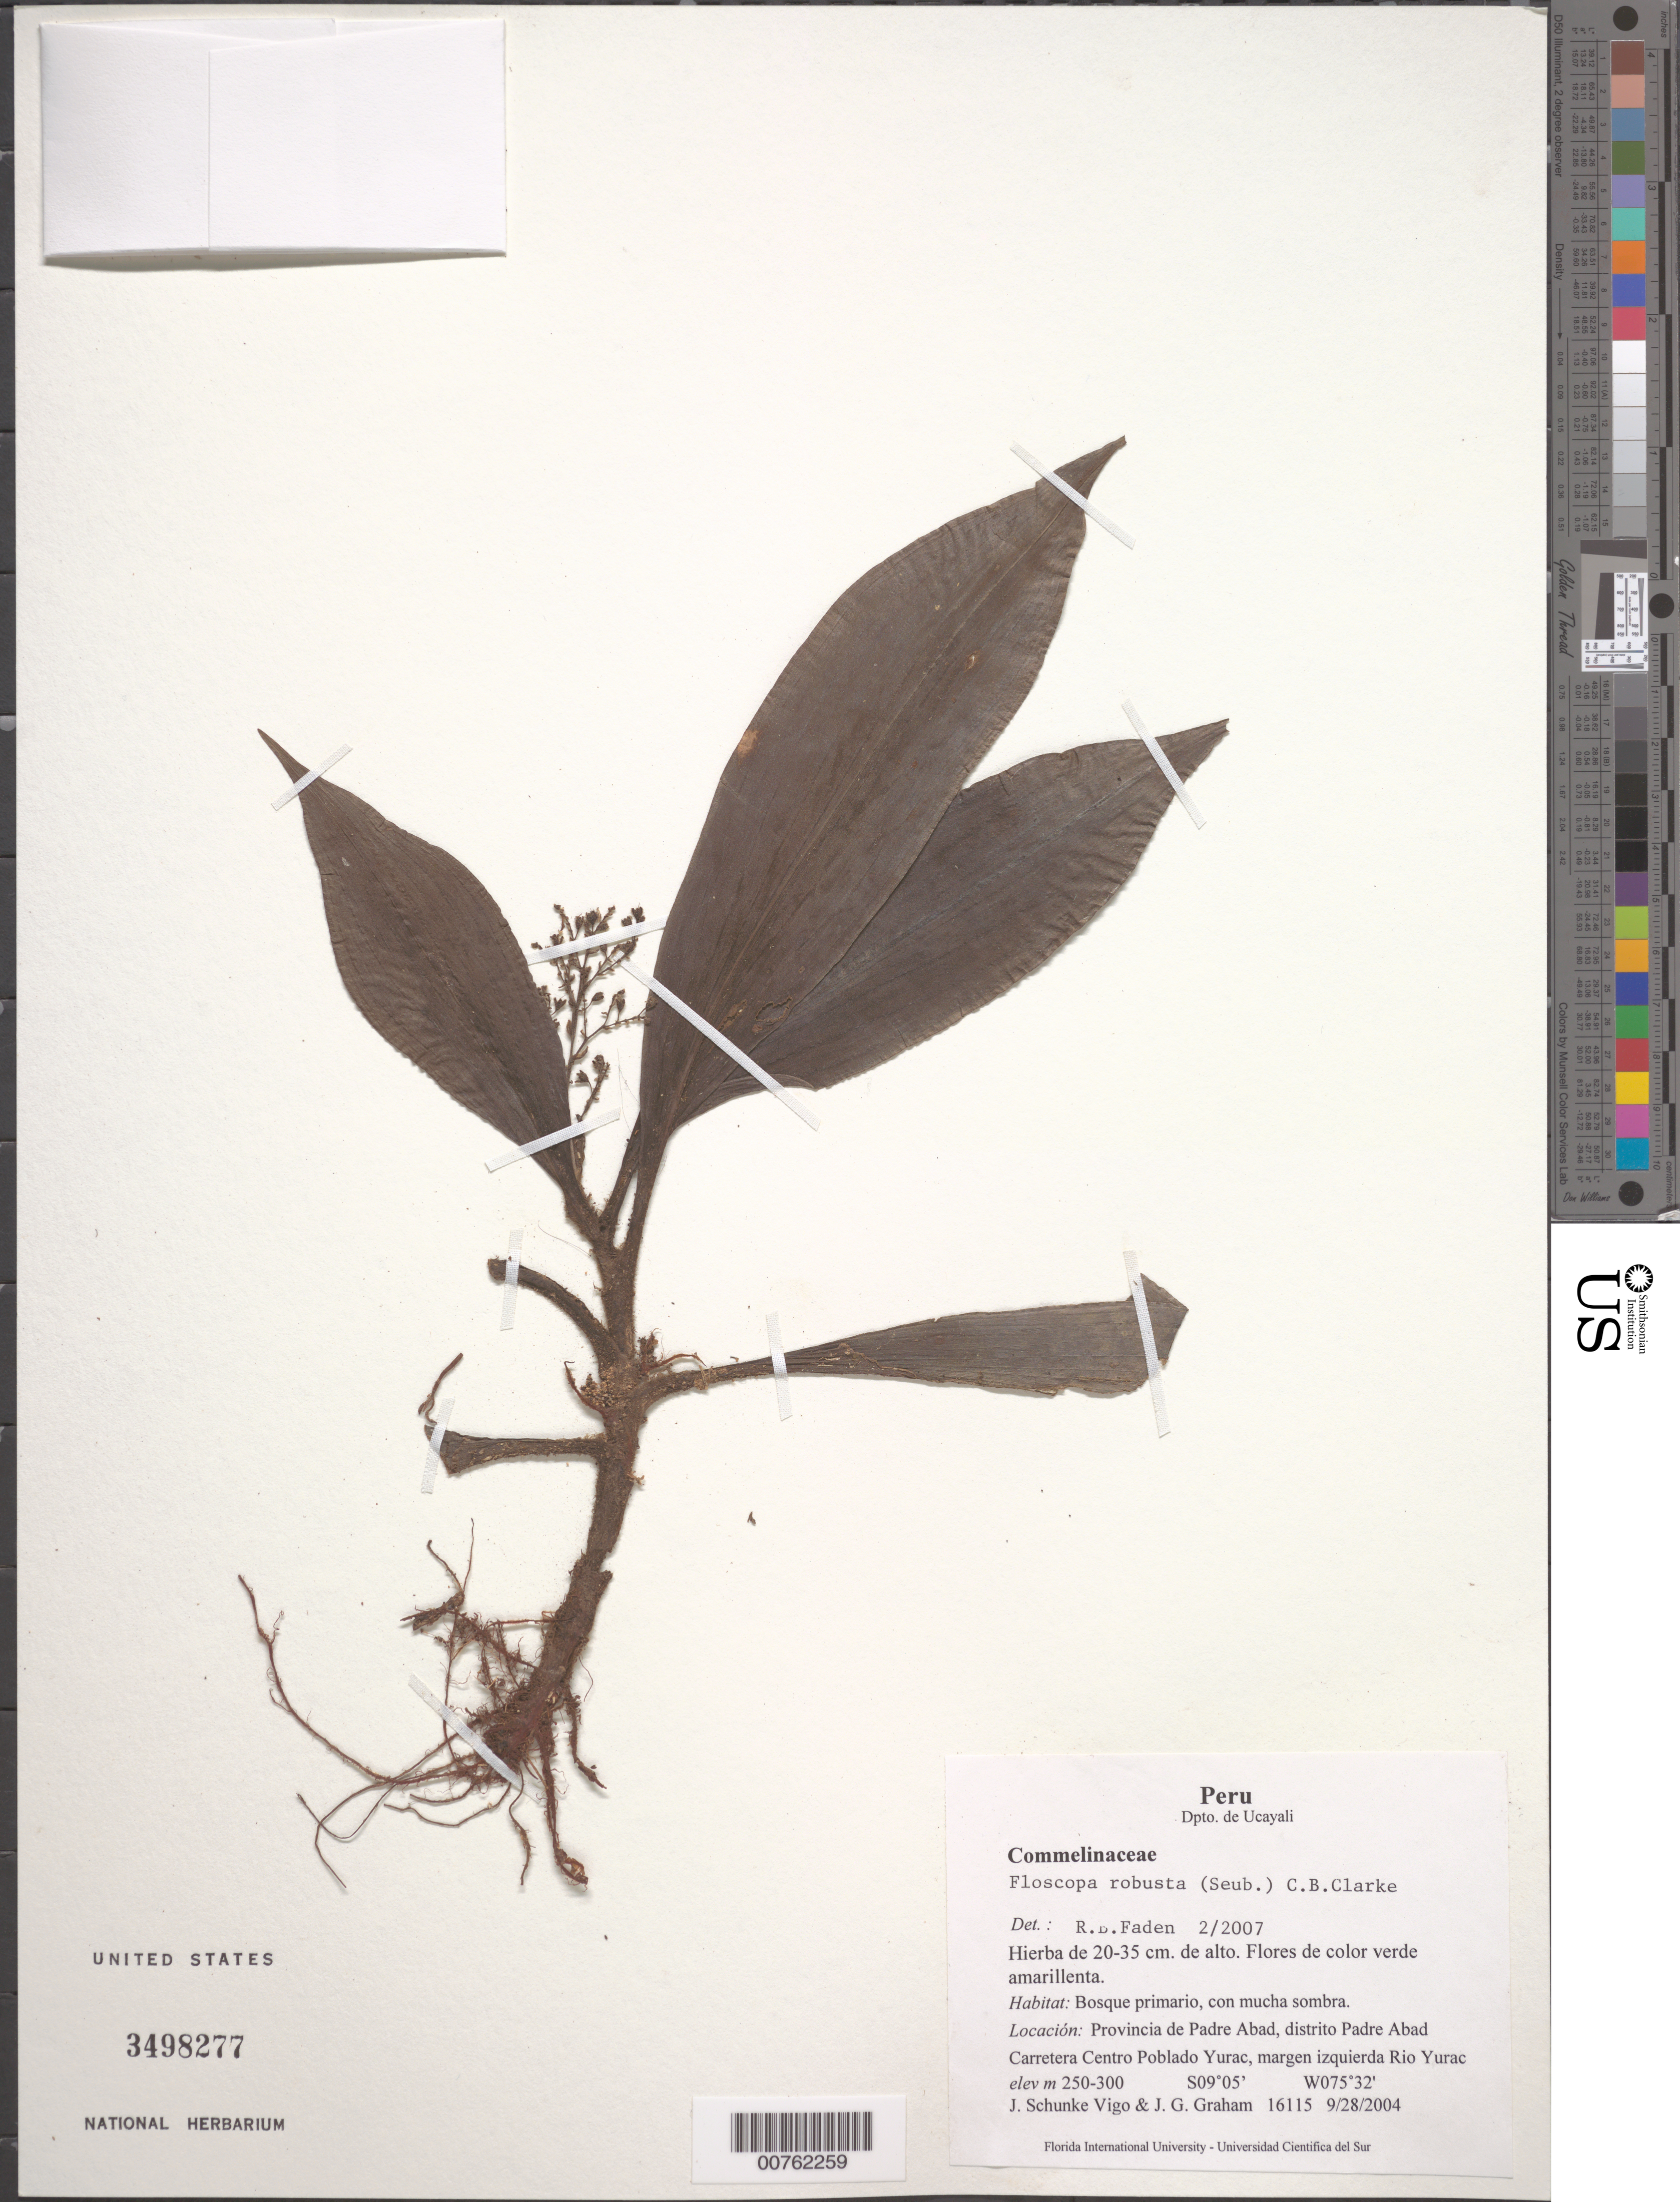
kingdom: Plantae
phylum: Tracheophyta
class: Liliopsida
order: Commelinales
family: Commelinaceae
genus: Floscopa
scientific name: Floscopa robusta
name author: (Seub.) C.B. Clarke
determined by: Faden, Robert B., (US), Smithsonian Institution - National Museum of Natural History (UNITED STATES)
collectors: J. Schunke Vigo & J. Graham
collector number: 16115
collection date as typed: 28 Sep 2004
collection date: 2004-09-28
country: Peru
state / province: Ucayali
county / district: Padre Abad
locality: Dpto. de Ucayali. Carretera Centro Poblado Yurac, margen izquierda Rio Yurac.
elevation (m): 250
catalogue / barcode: US 3498277